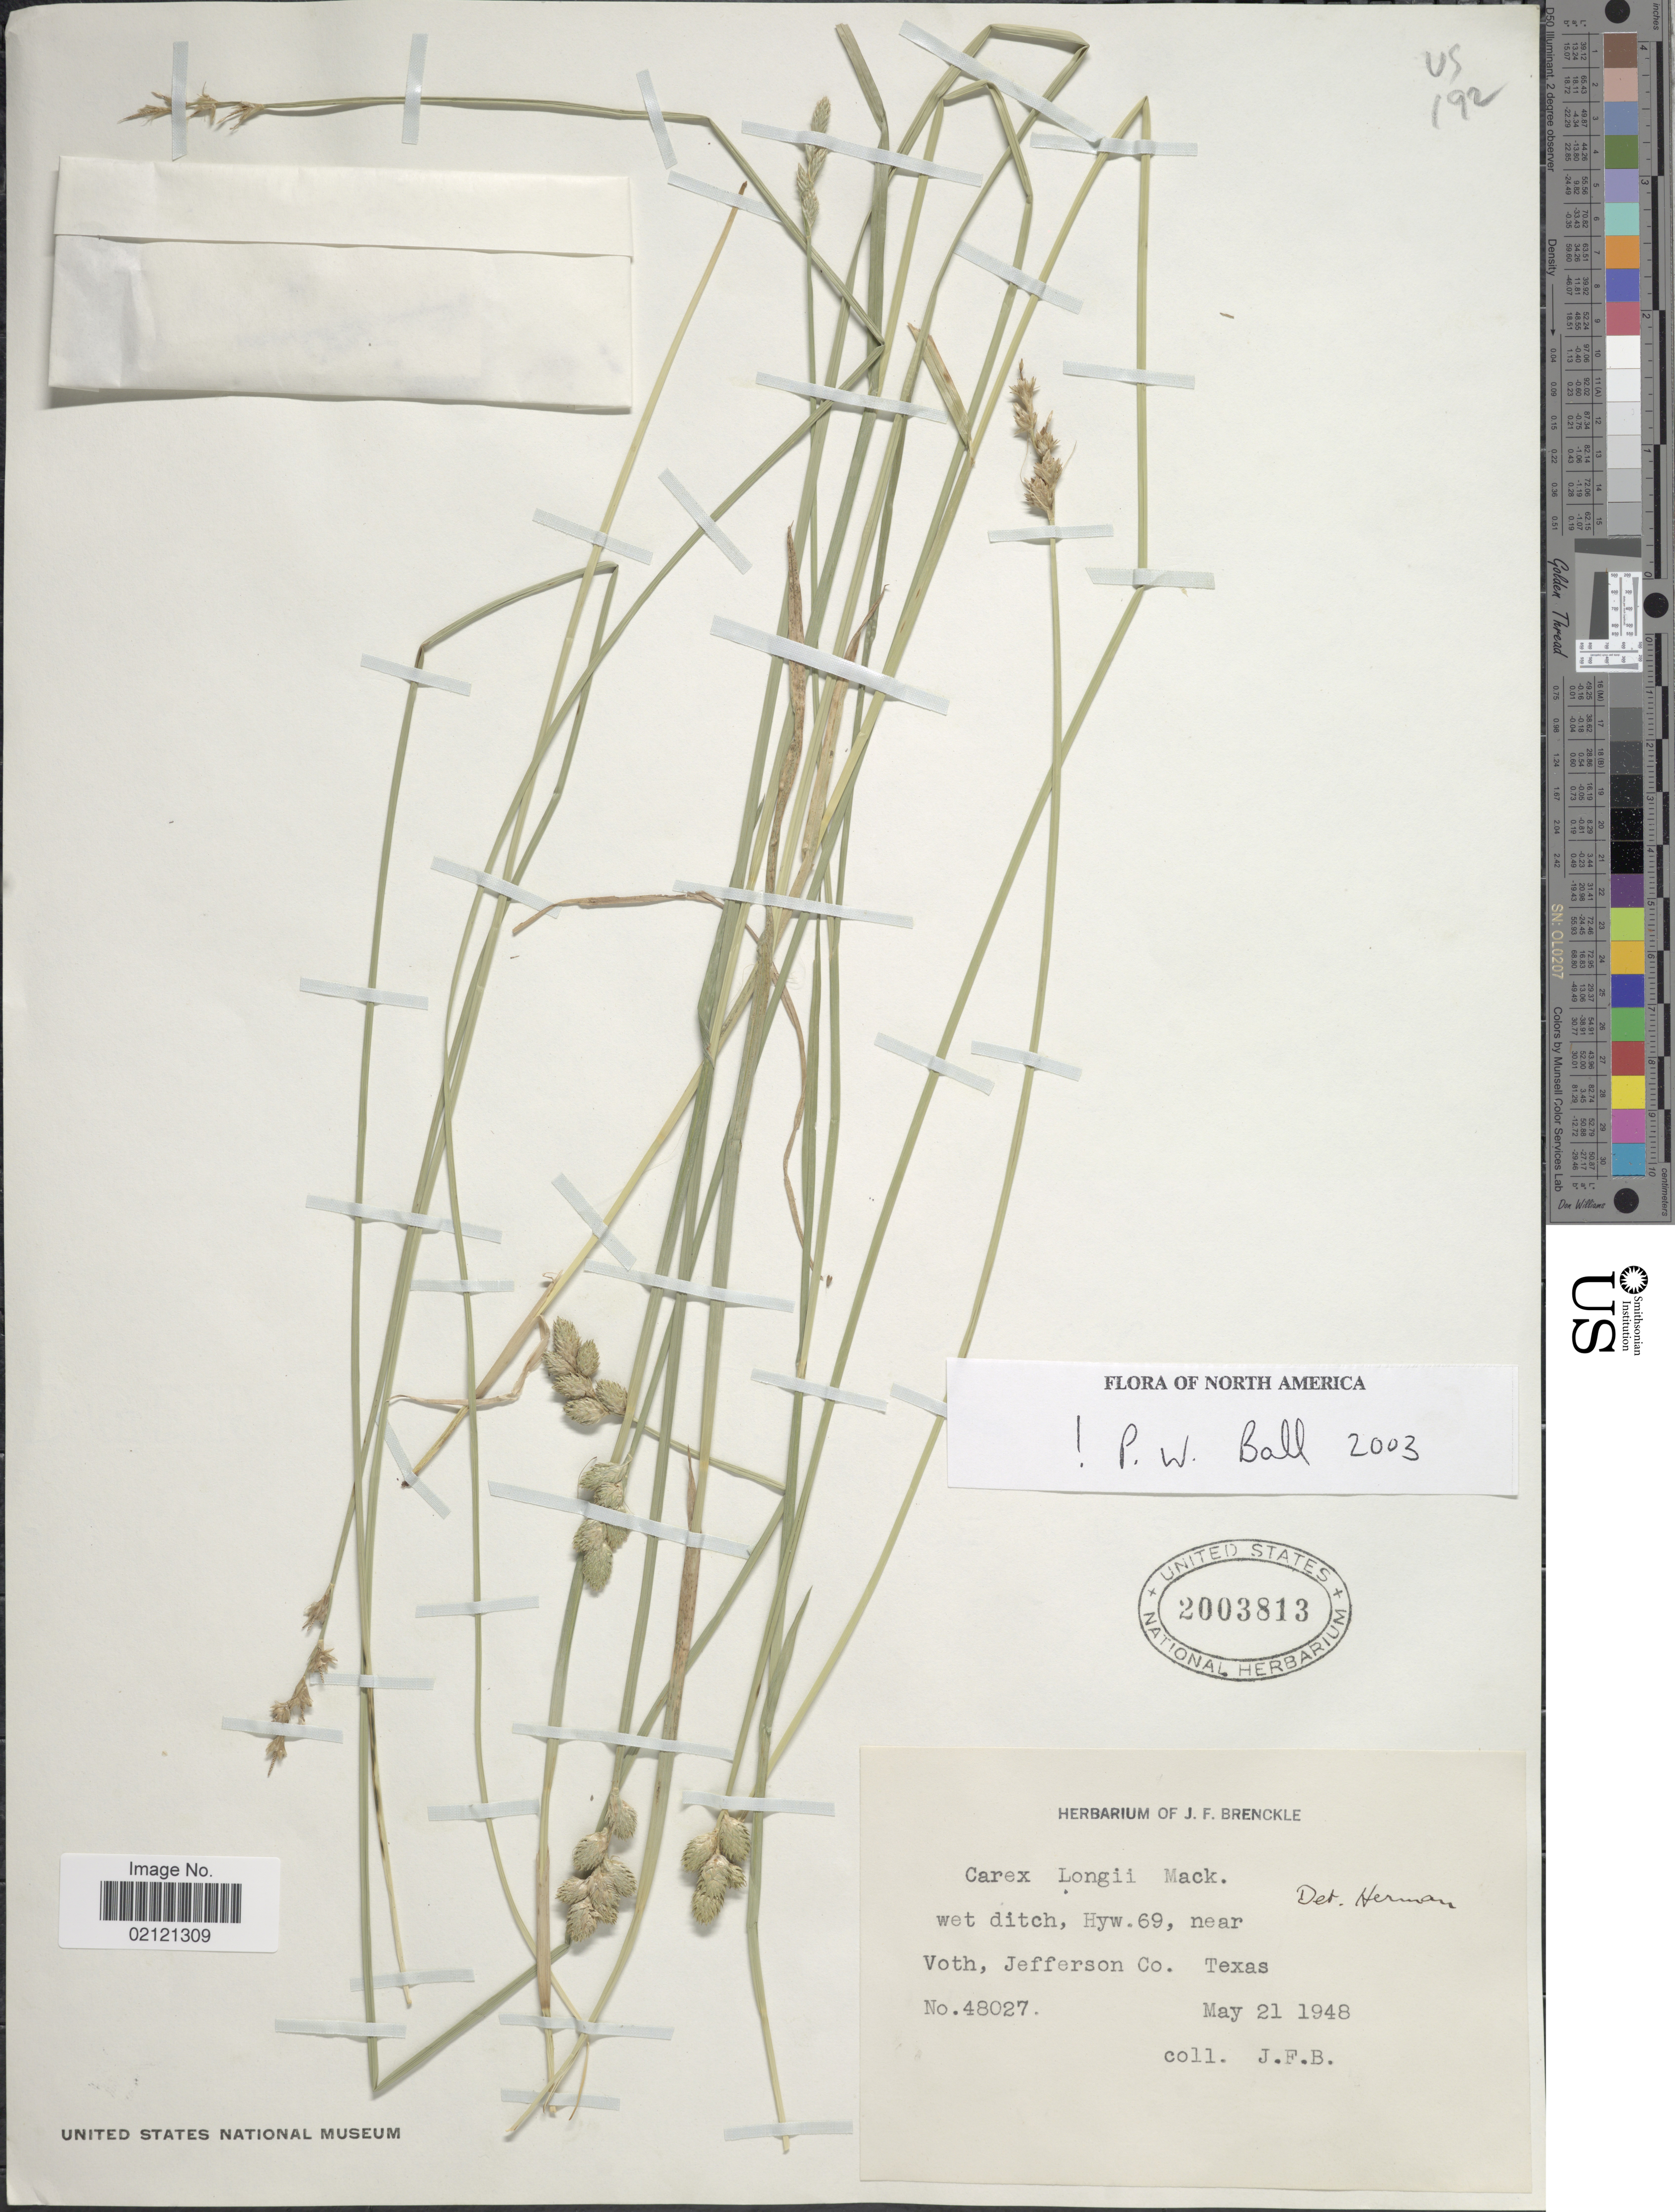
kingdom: Plantae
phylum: Tracheophyta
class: Liliopsida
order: Poales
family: Cyperaceae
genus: Carex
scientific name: Carex longii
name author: Mack.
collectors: J. Brenckle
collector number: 48027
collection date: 1948-05-21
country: United States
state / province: Texas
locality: Wet ditch, Hyw 69, near Voth, Jefferson Co.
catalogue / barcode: US 2003813